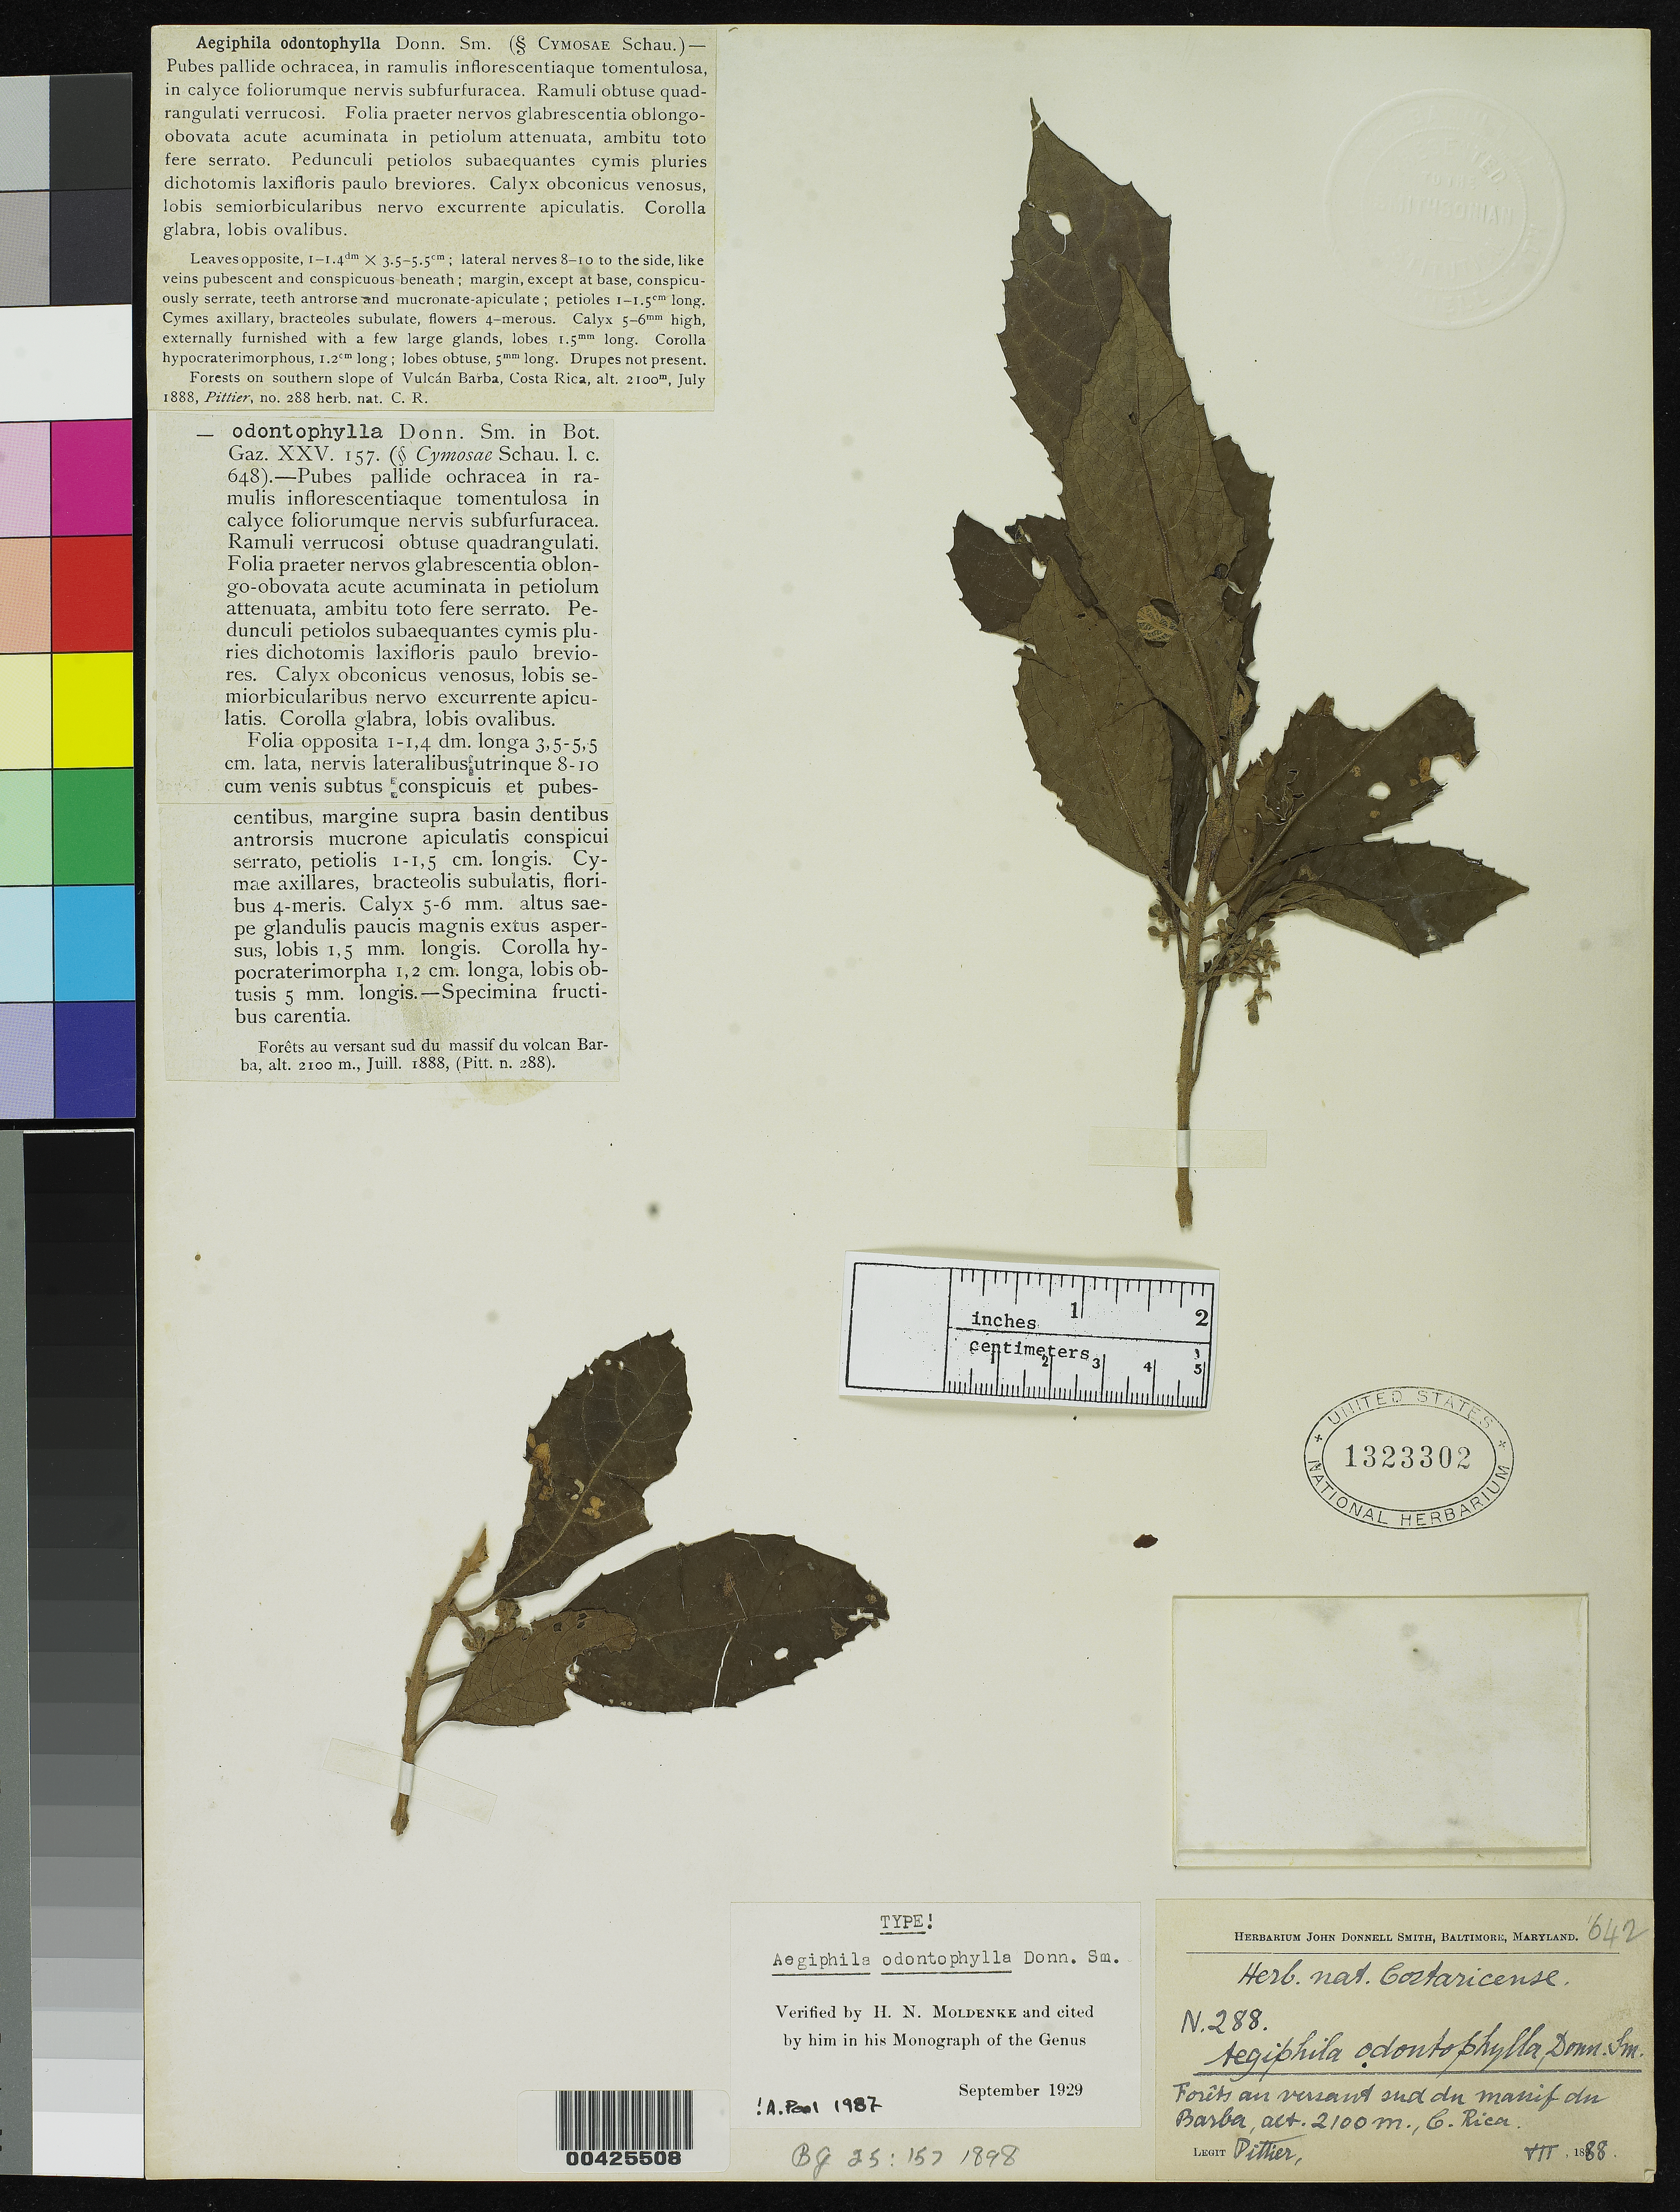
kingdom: Plantae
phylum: Tracheophyta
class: Magnoliopsida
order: Lamiales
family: Lamiaceae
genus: Aegiphila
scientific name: Aegiphila odontophylla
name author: Donn. Sm.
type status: Holotype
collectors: H. F. Pittier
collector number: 288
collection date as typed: Jul 1888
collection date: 1888-07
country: Costa Rica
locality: Forets au versant S du Massif du Barba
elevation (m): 2100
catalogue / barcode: US 1323302